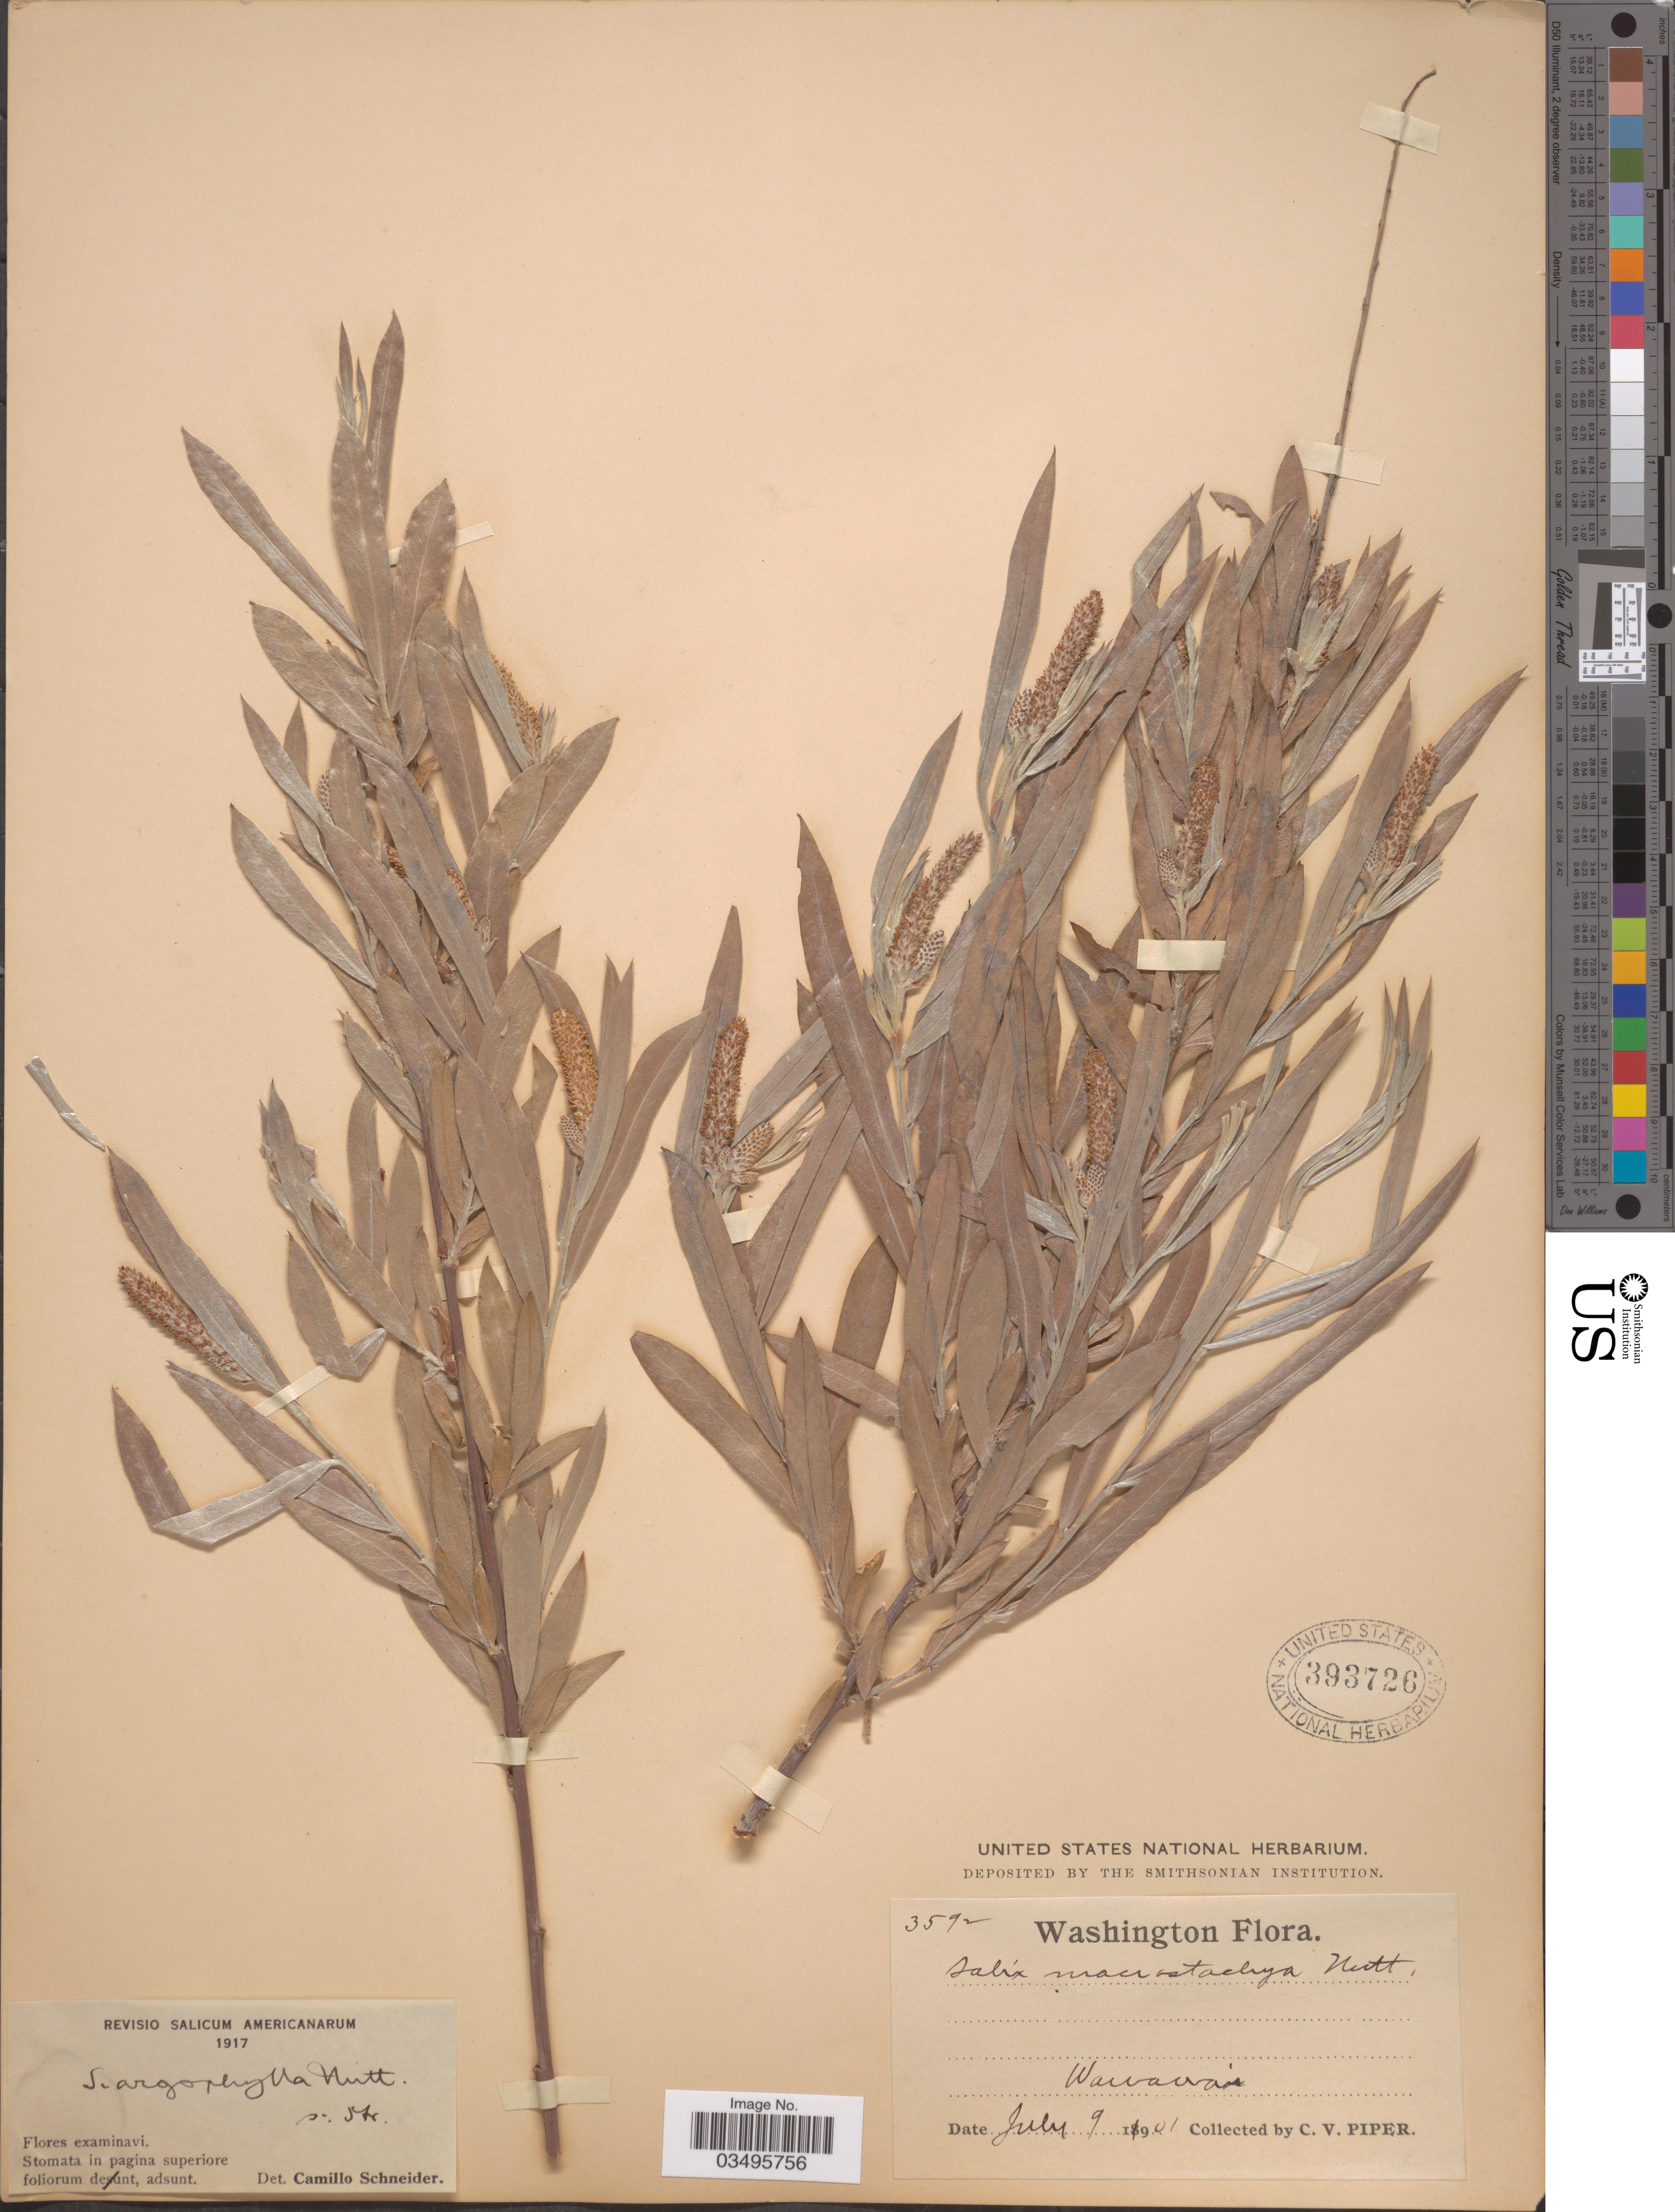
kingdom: Plantae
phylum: Tracheophyta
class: Magnoliopsida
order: Malpighiales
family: Salicaceae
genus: Salix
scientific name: Salix argophylla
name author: Nutt.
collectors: C. V. Piper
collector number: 3592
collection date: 1901-07-09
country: United States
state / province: Washington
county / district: Whitman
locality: Wawawai.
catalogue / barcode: US 393726